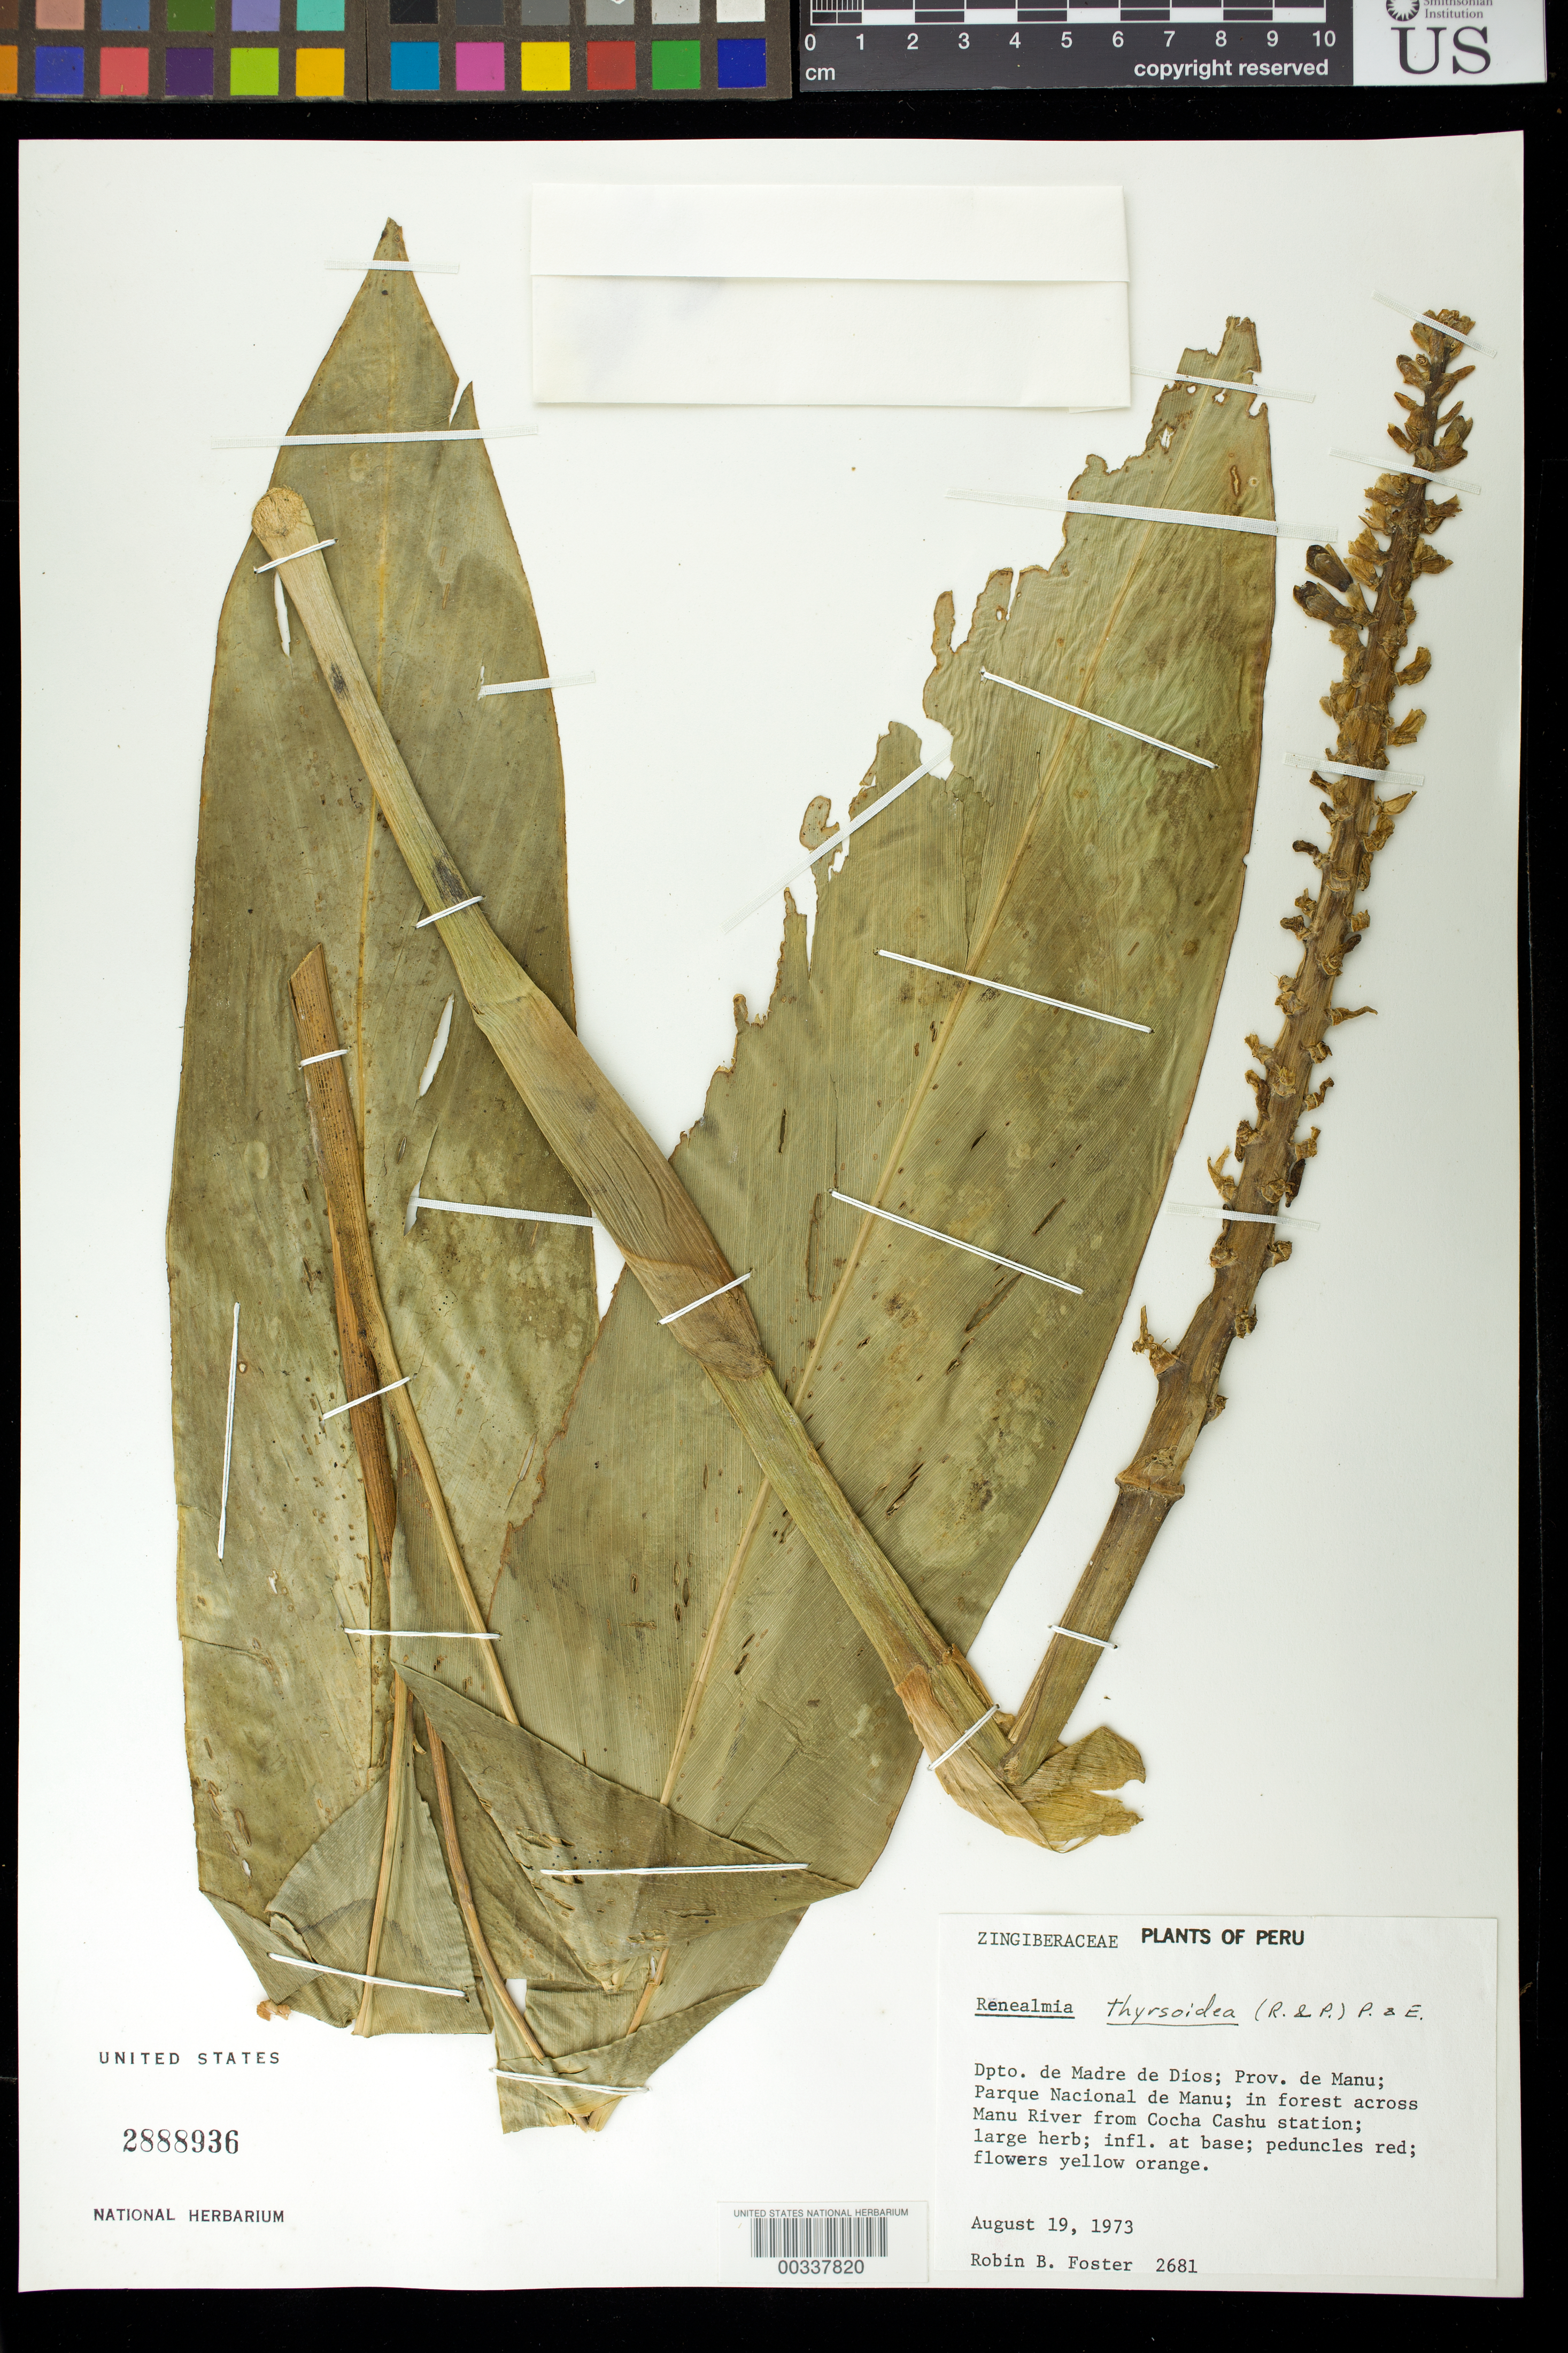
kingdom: Plantae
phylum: Tracheophyta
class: Liliopsida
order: Zingiberales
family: Zingiberaceae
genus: Renealmia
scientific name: Renealmia thyrsoidea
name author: (Ruiz & Pav.) Poepp. & Endl.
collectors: R. B. Foster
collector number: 2681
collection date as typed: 19 Aug 1973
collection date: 1973-08-19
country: Peru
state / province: Madre de Dios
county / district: Manú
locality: Parque nacional de manu; in forest across manu river from cocha cashu station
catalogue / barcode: US 2888936